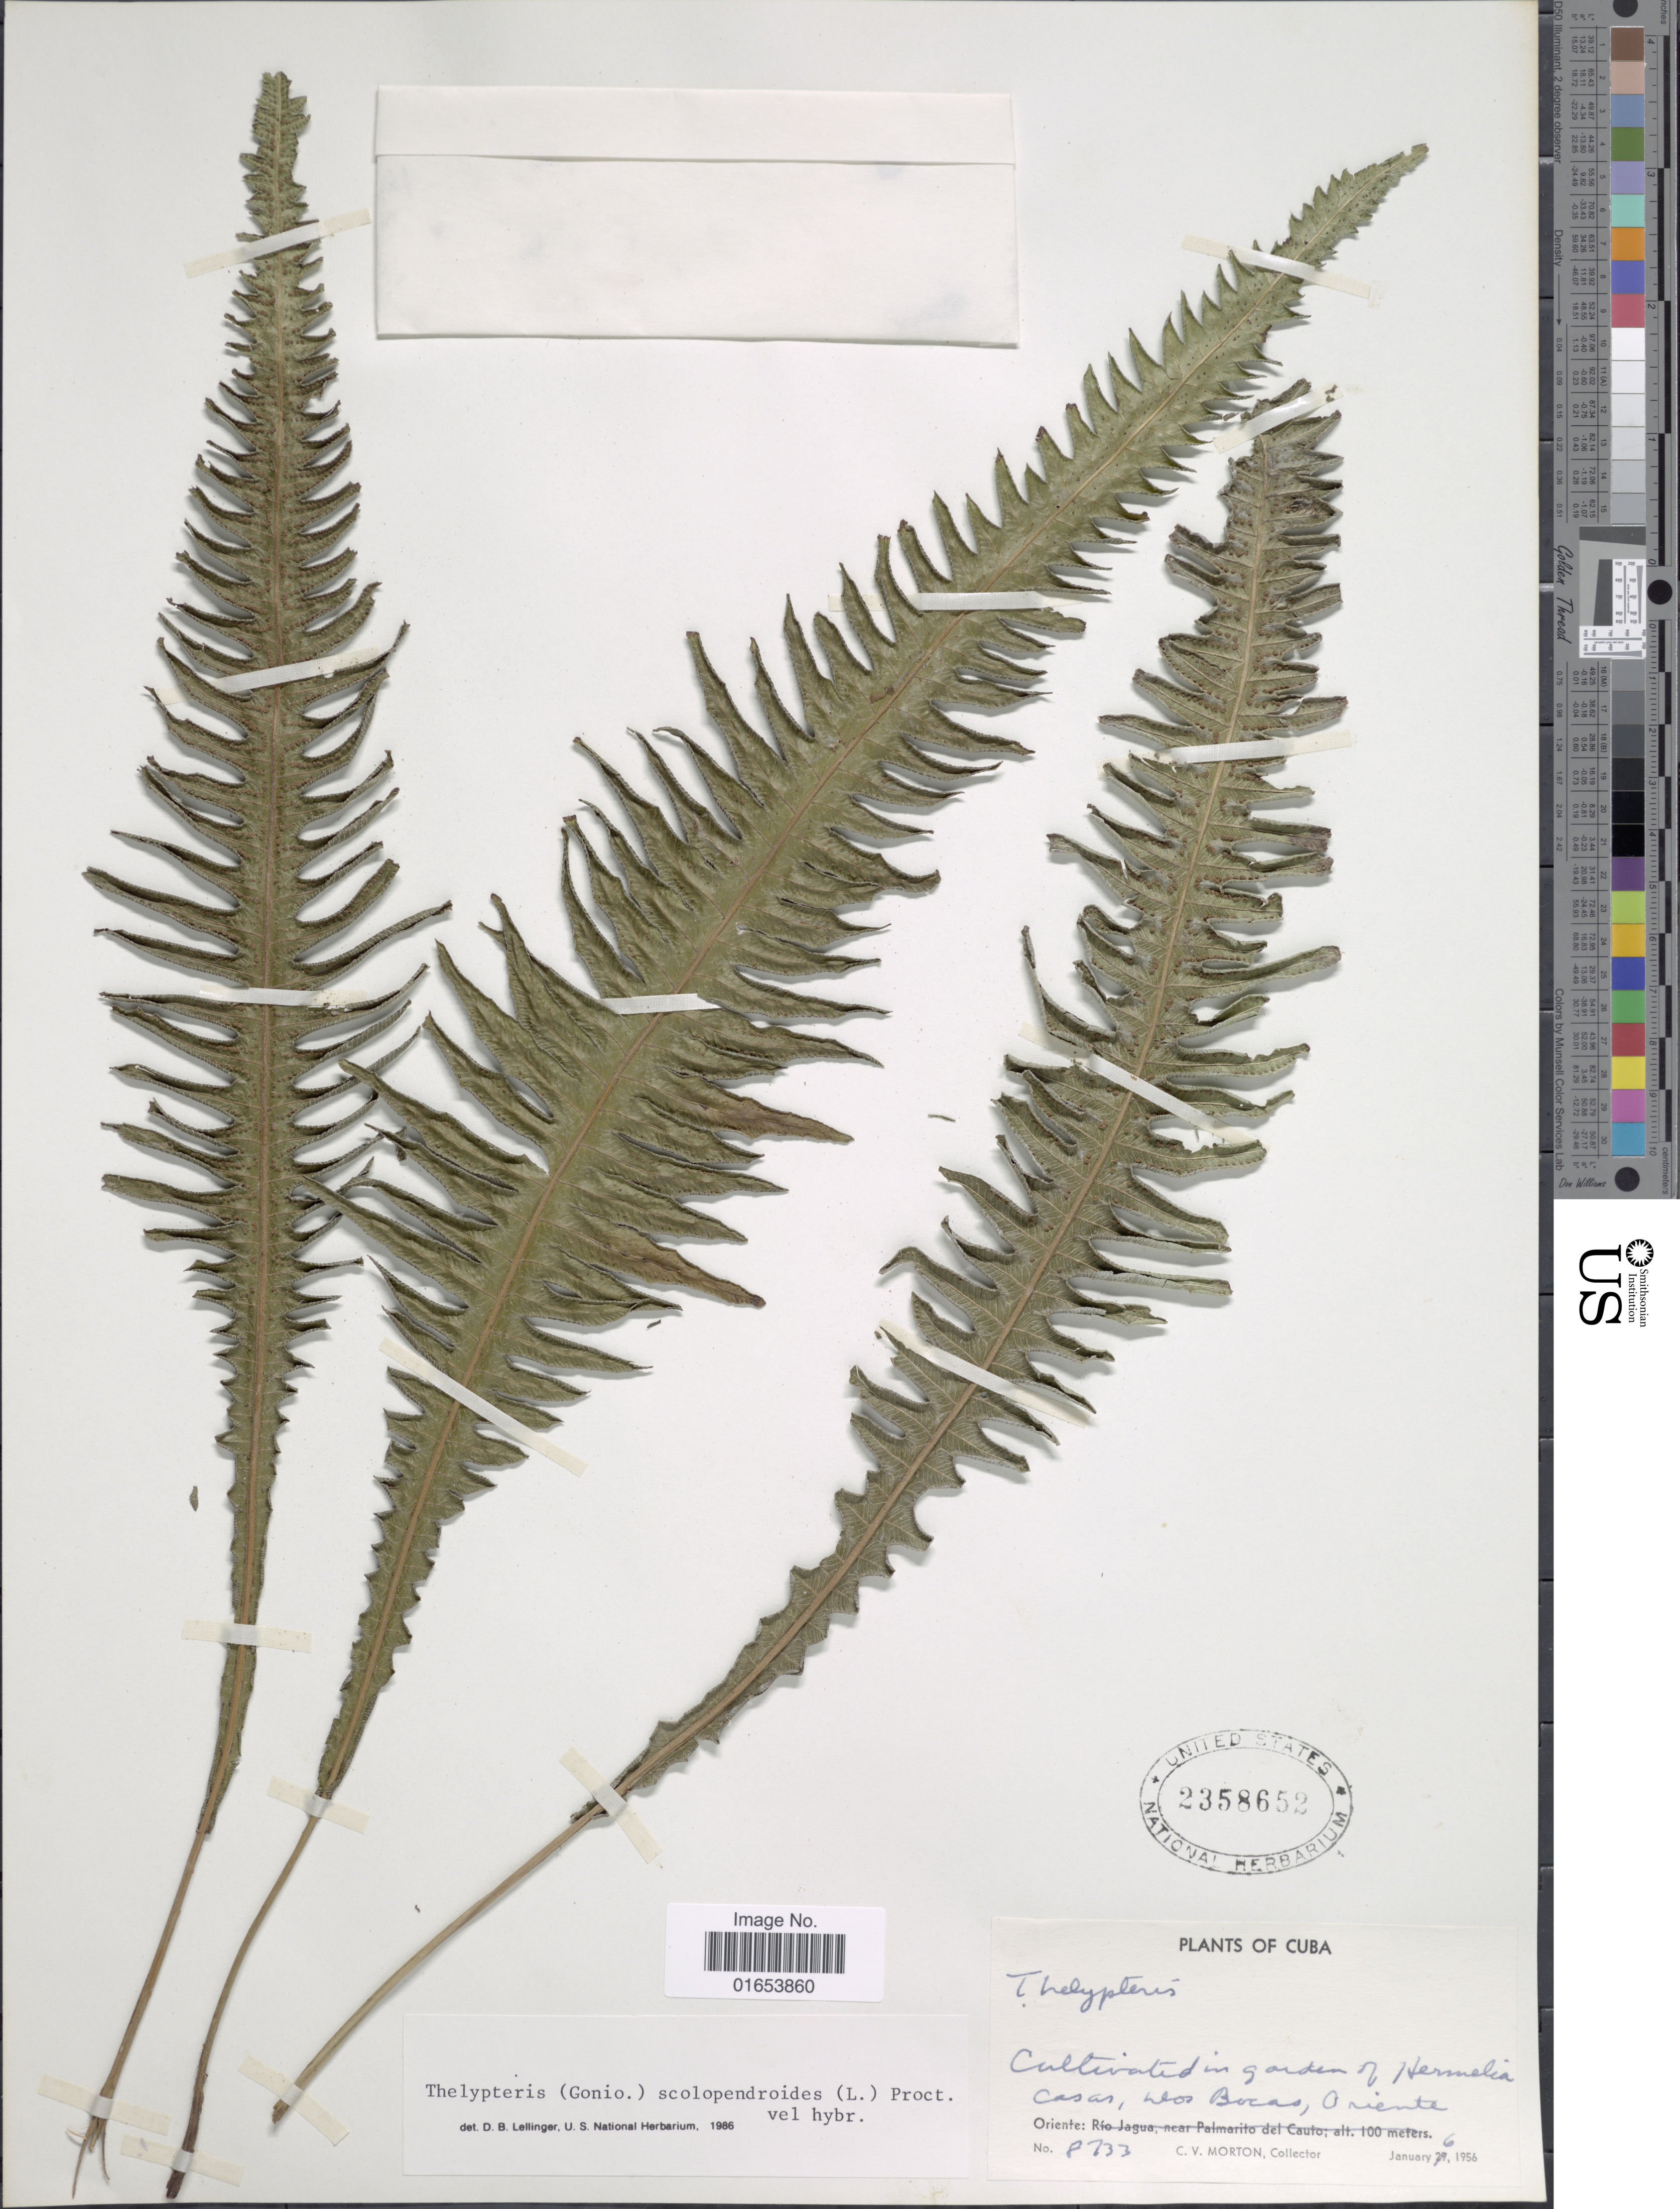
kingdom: Plantae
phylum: Tracheophyta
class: Polypodiopsida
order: Polypodiales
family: Thelypteridaceae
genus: Goniopteris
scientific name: Goniopteris scolopendrioides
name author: (L.) C. Presl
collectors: C. V. Morton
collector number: P733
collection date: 1956-01-06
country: Cuba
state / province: Oriente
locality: Oriente, Cuba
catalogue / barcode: US 2358652